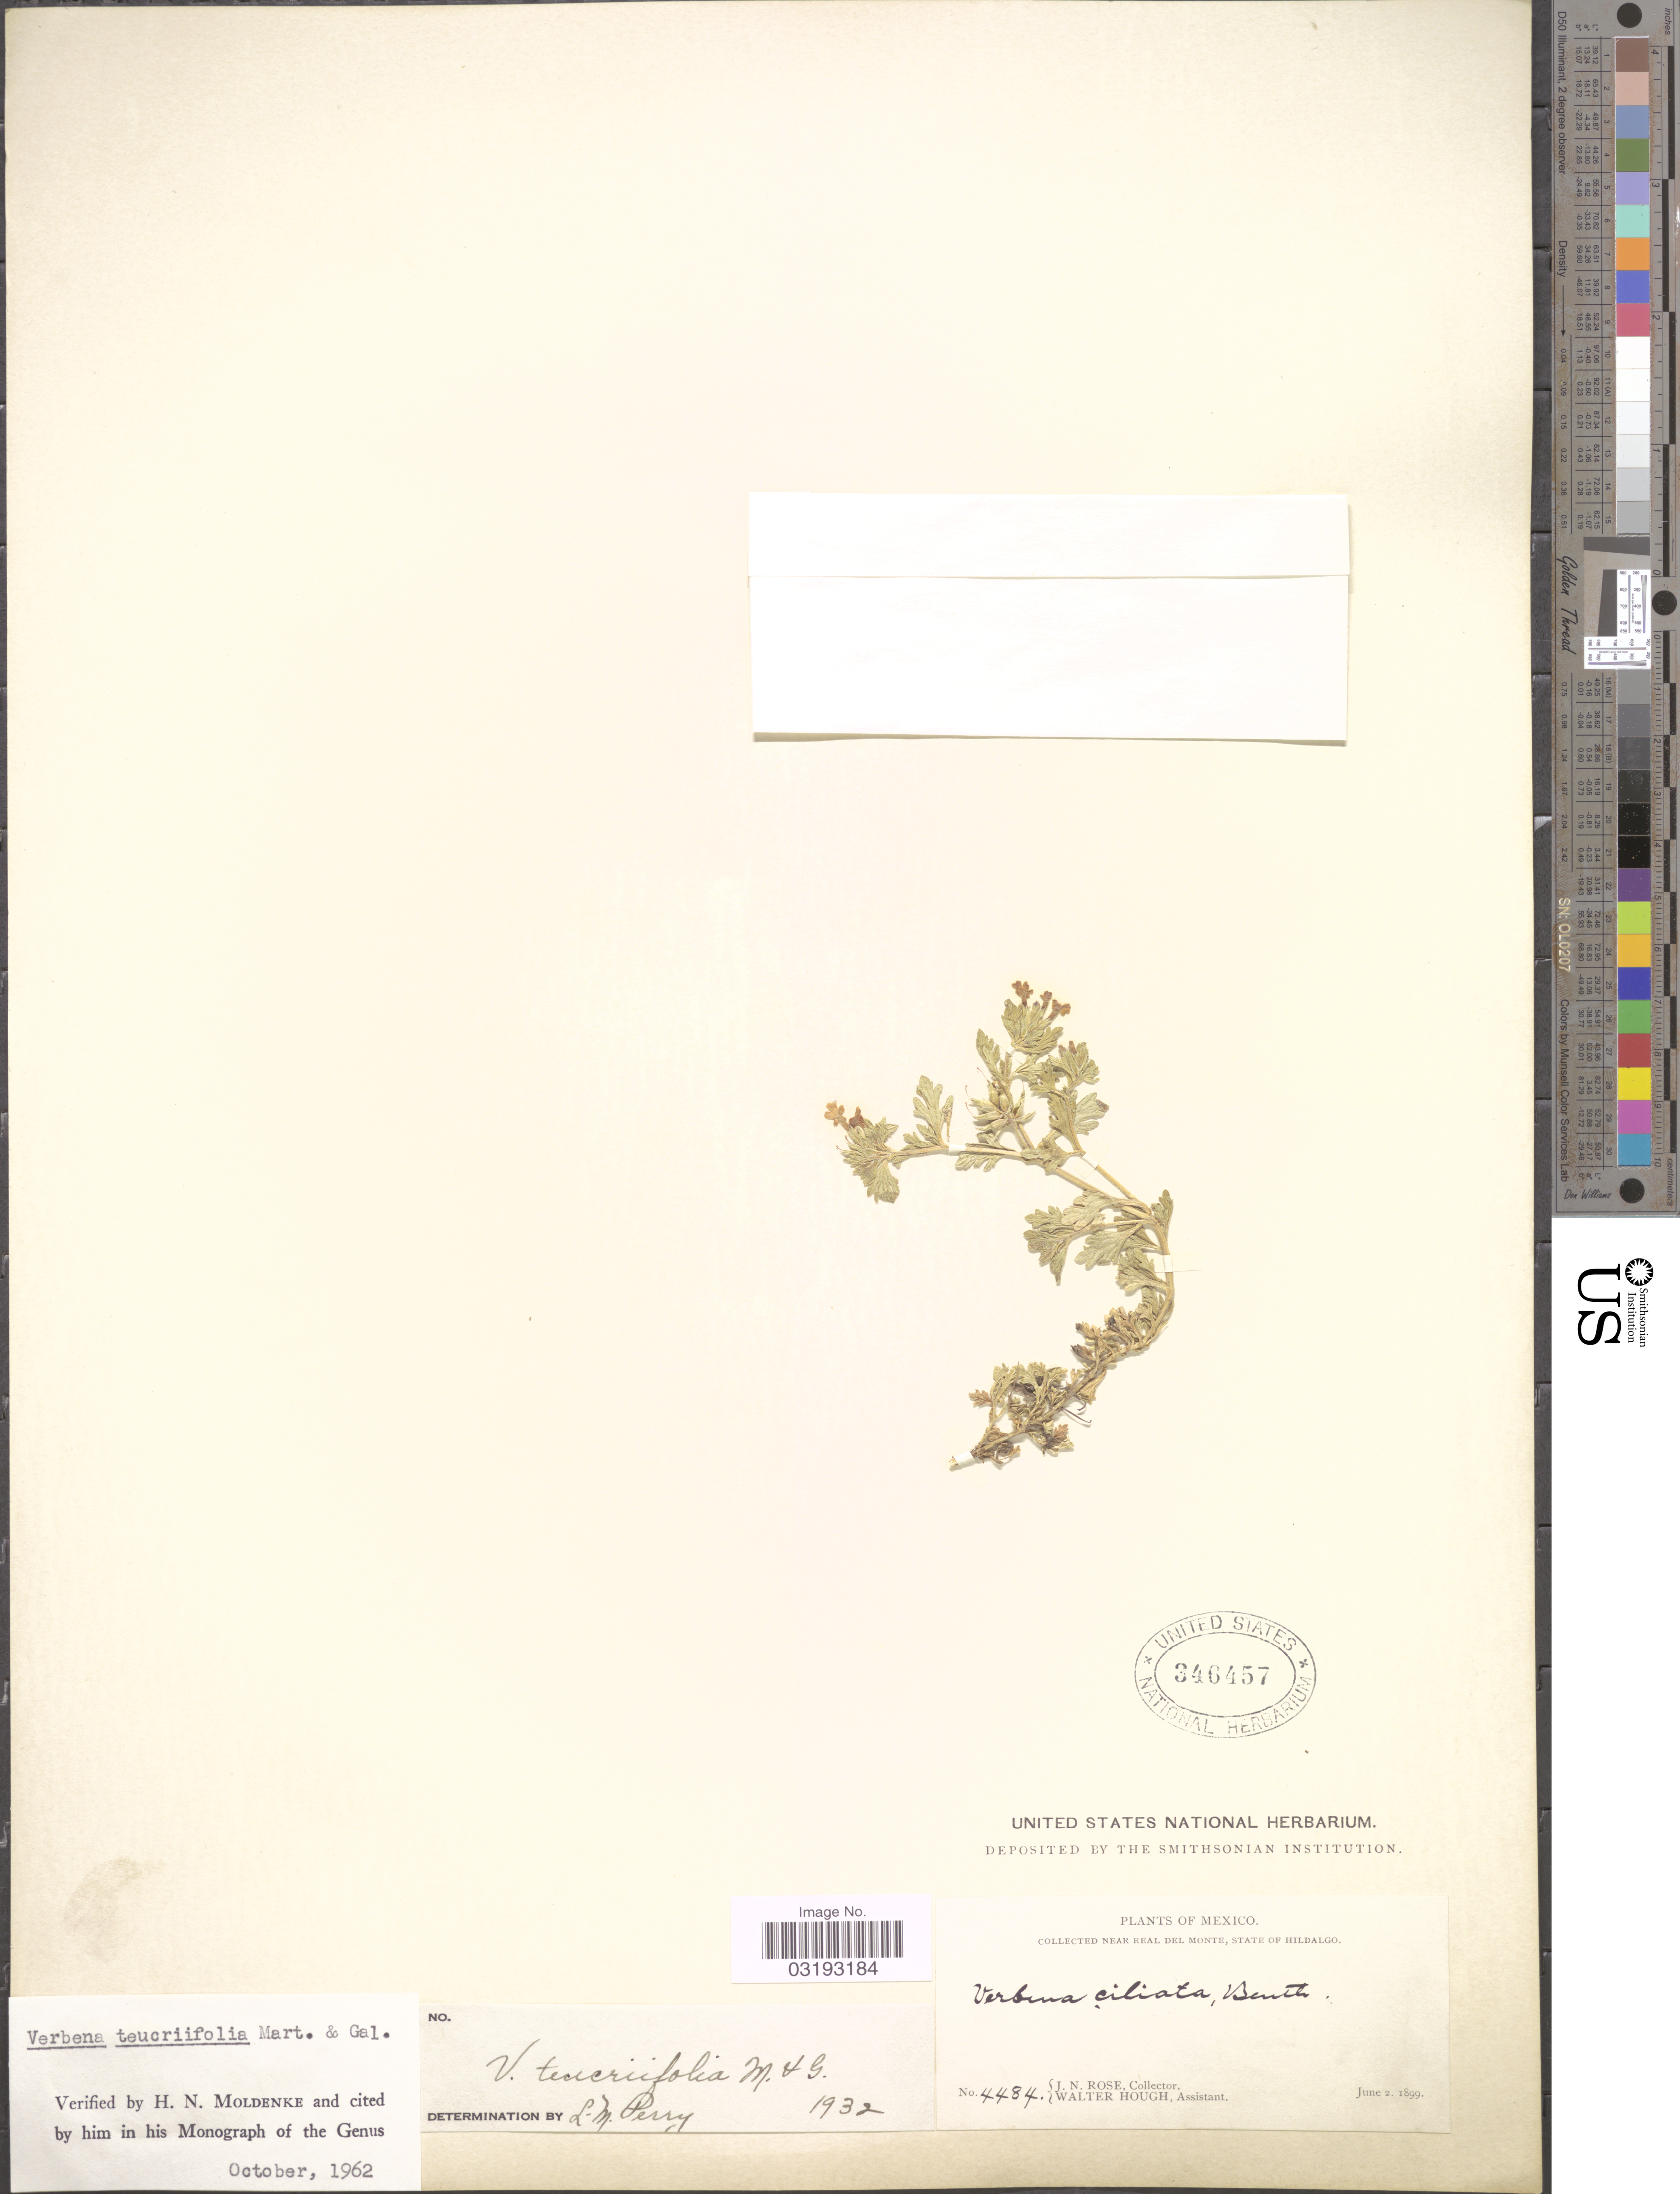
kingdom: Plantae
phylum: Tracheophyta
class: Magnoliopsida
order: Lamiales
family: Verbenaceae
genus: Verbena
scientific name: Verbena teucriifolia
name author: M. Martens & Galeotti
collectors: J. N. Rose & W. Hough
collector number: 4484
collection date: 1899-06-02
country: Mexico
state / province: Hidalgo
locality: Near Real del Monte.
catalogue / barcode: US 346457